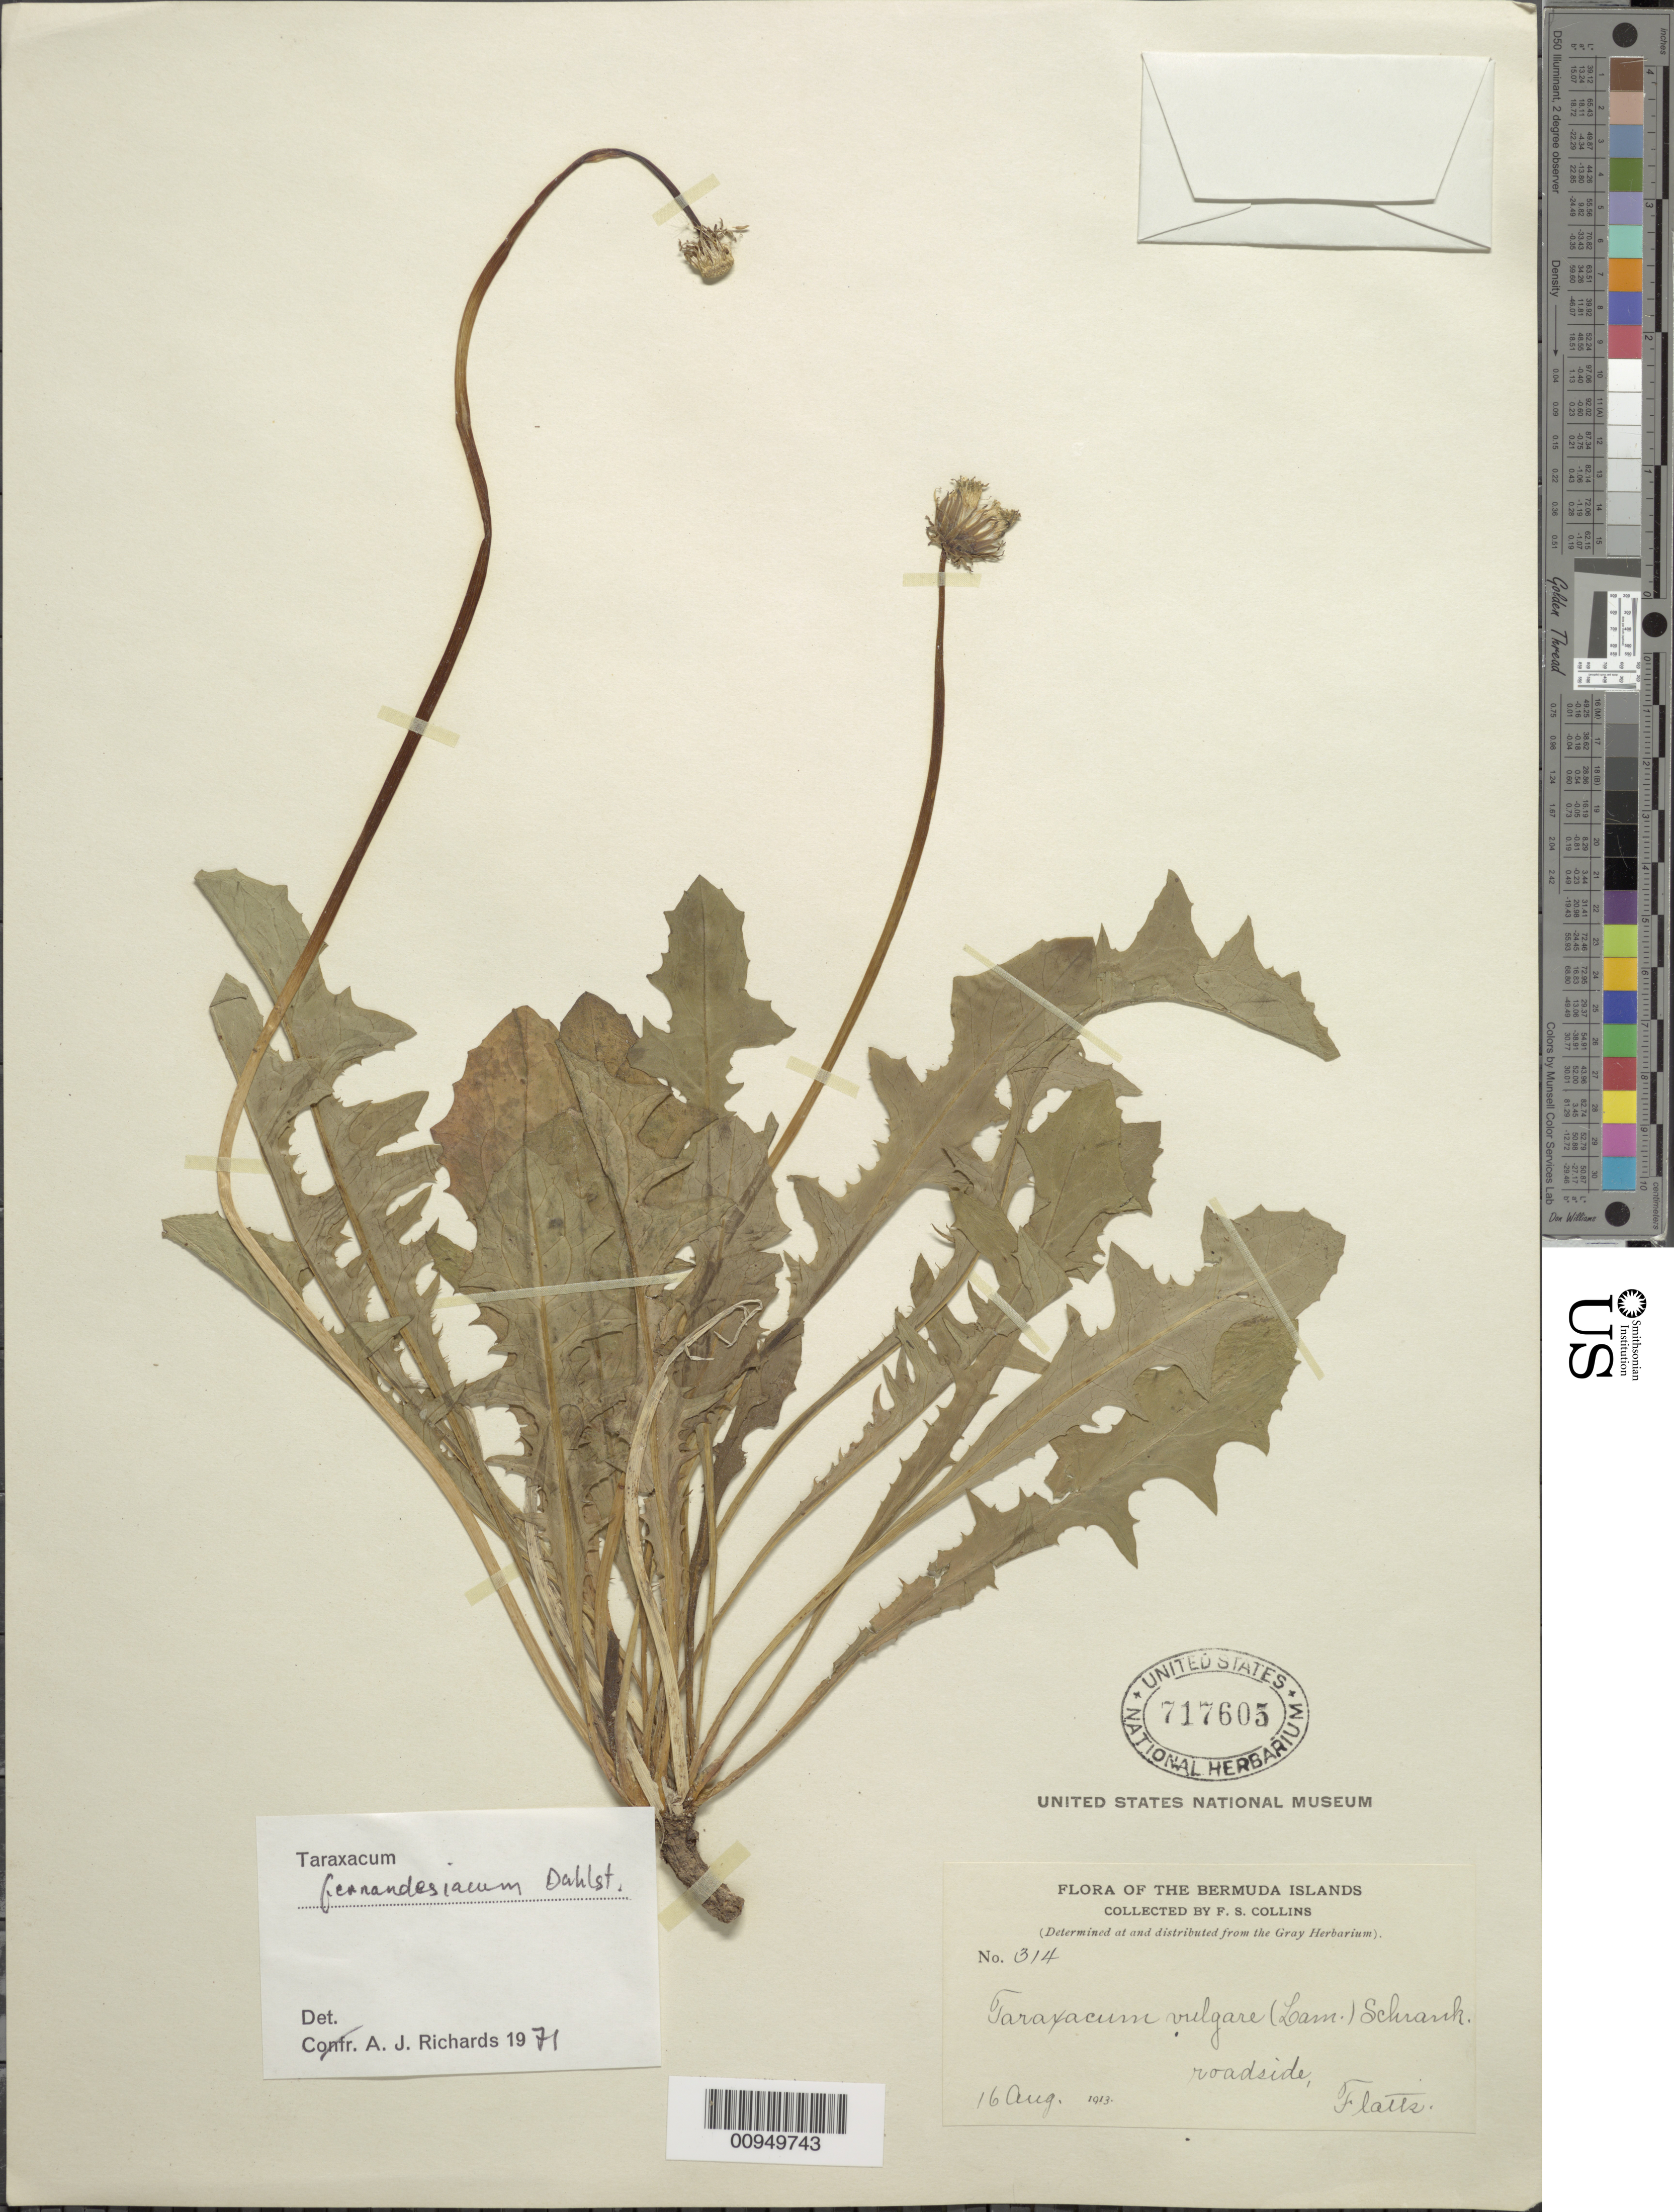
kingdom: Plantae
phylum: Tracheophyta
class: Magnoliopsida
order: Asterales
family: Asteraceae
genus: Taraxacum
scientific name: Taraxacum officinale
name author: G.H. Weber ex F.H. Wigg.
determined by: Acevedo-Rodríguez, P., (BOT), Smithsonian Institution - National Museum of Natural History (UNITED STATES)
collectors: F. Collins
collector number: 314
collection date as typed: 16 Aug 1913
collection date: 1913-08-16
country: Bermuda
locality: Flatts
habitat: Roadside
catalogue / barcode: US 717605